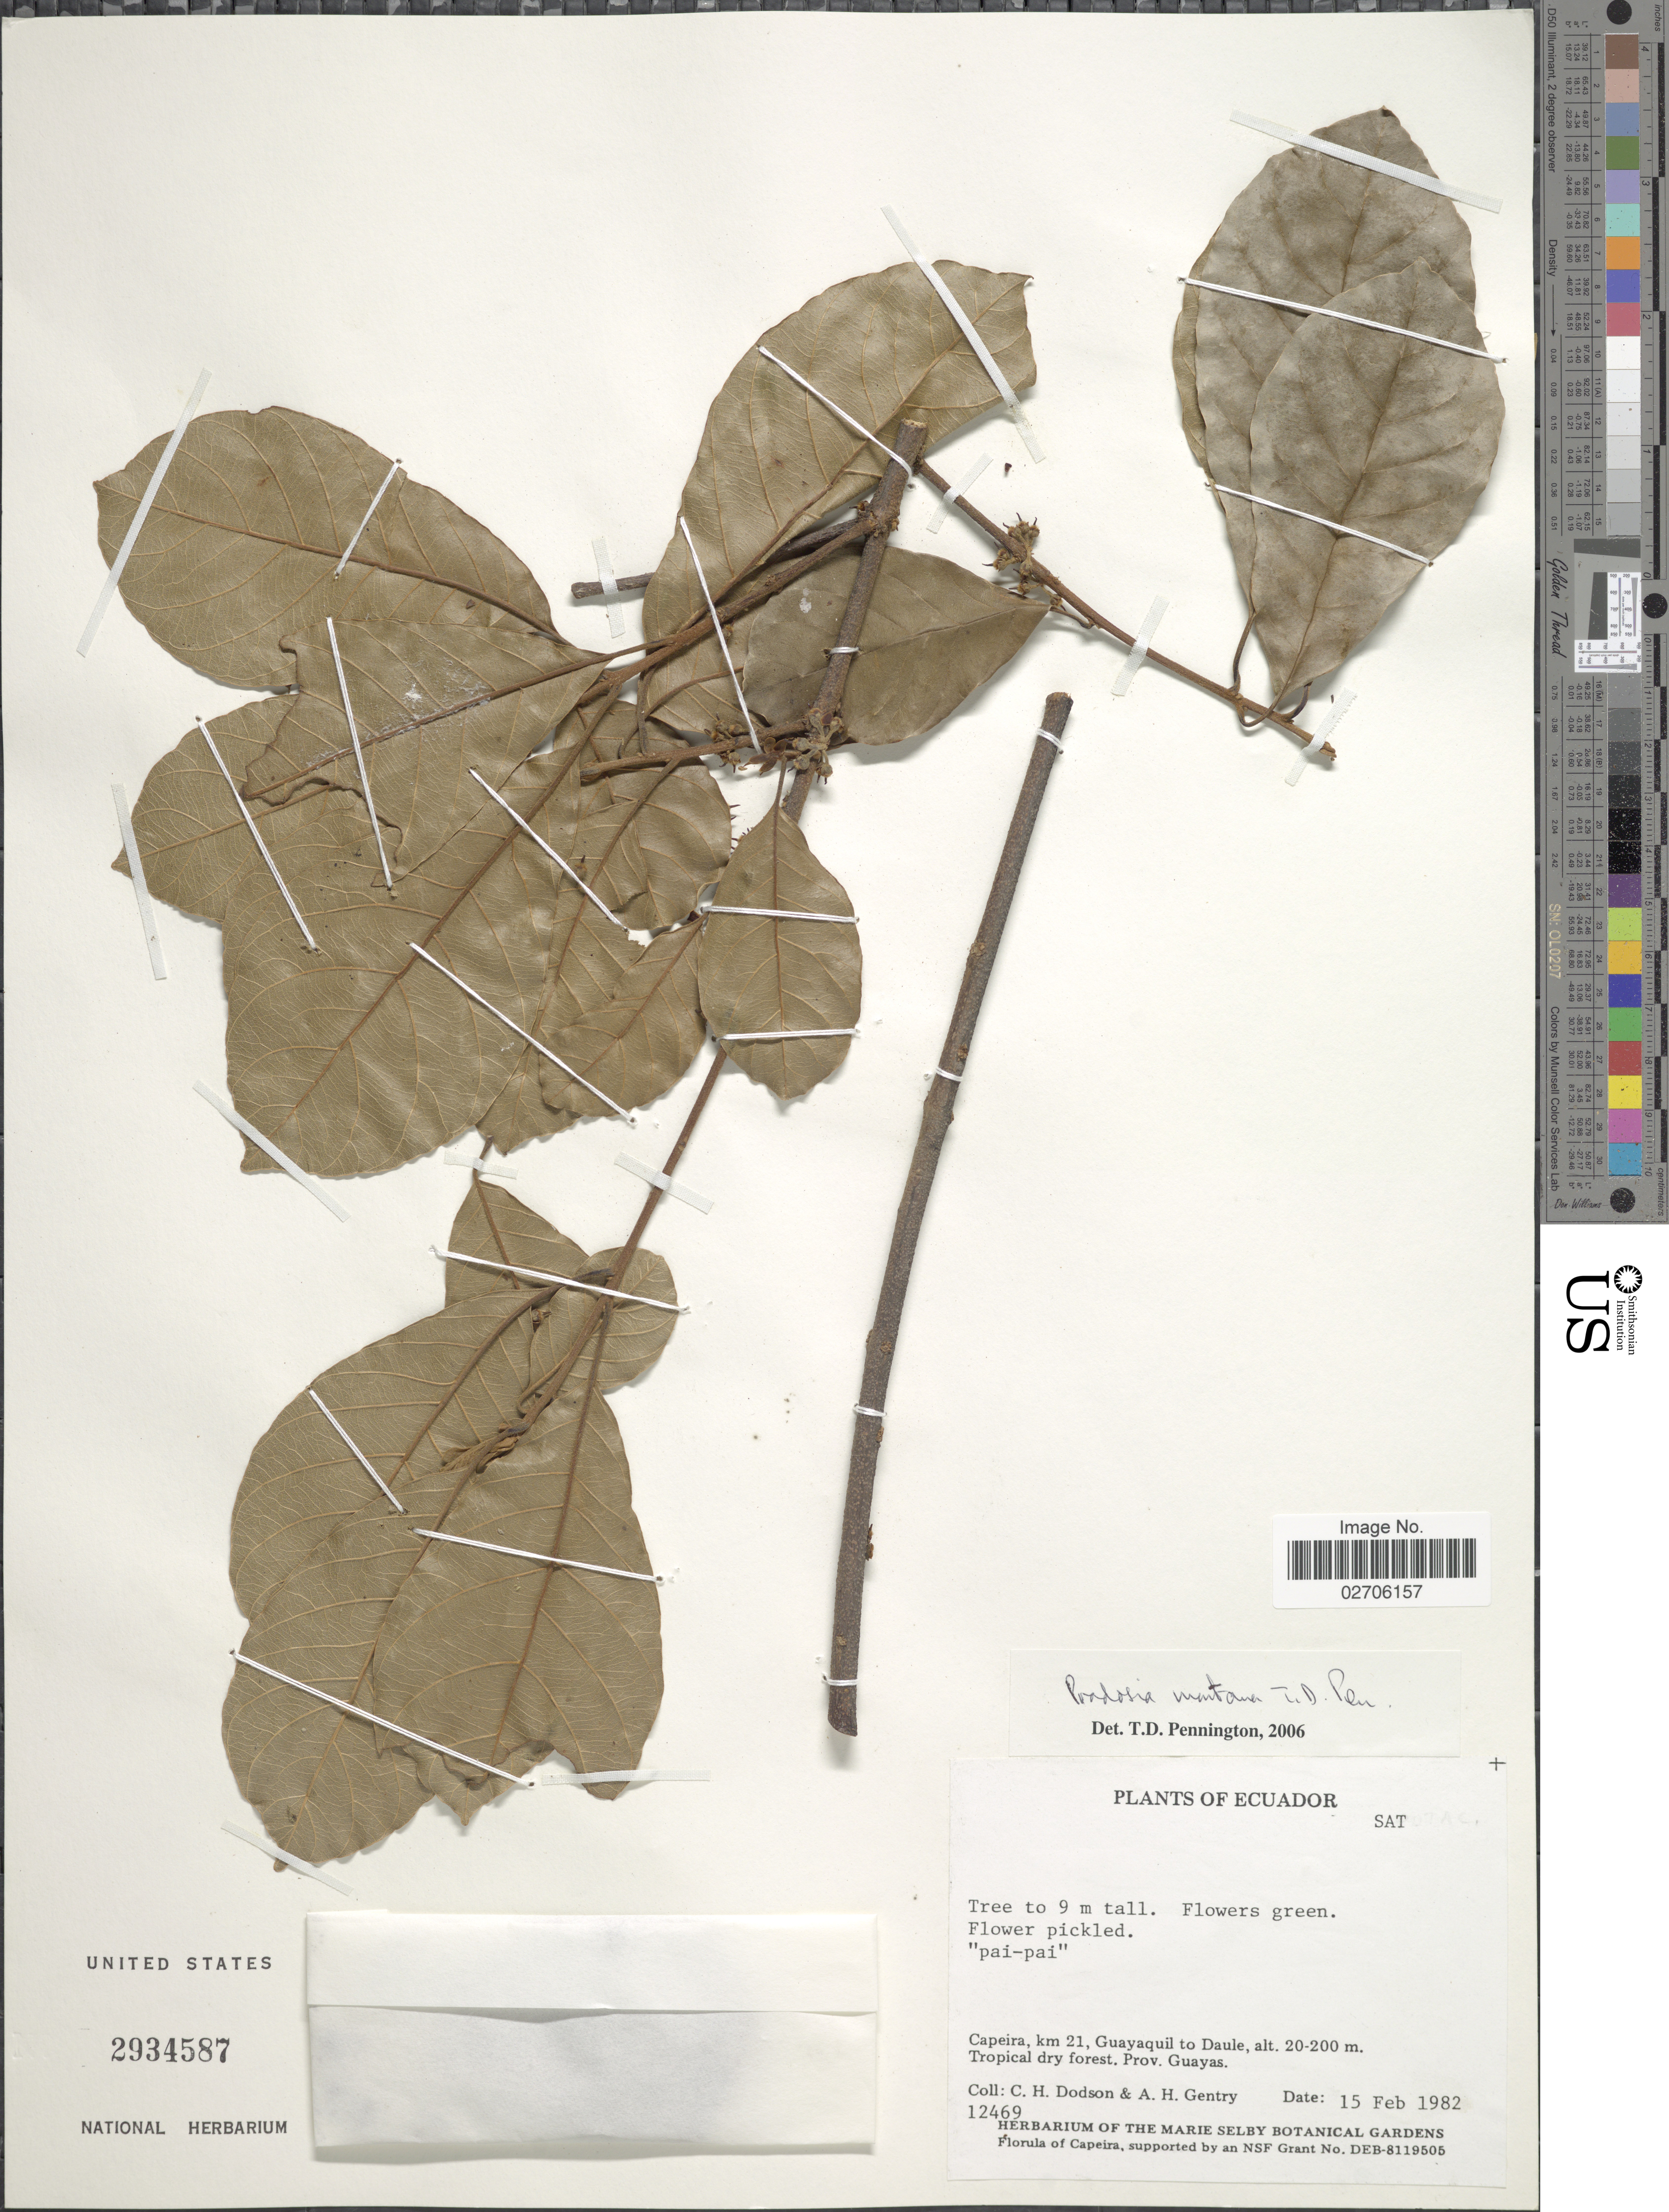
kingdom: Plantae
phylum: Tracheophyta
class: Magnoliopsida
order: Ericales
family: Sapotaceae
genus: Pradosia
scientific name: Pradosia montana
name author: T.D. Penn.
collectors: C. H. Dodson & A. H. Gentry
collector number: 12469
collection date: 1982-02-15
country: Ecuador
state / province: Guayas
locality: Capeira, km 21, Guayaquil to Daule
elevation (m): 20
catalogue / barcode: US 2934587